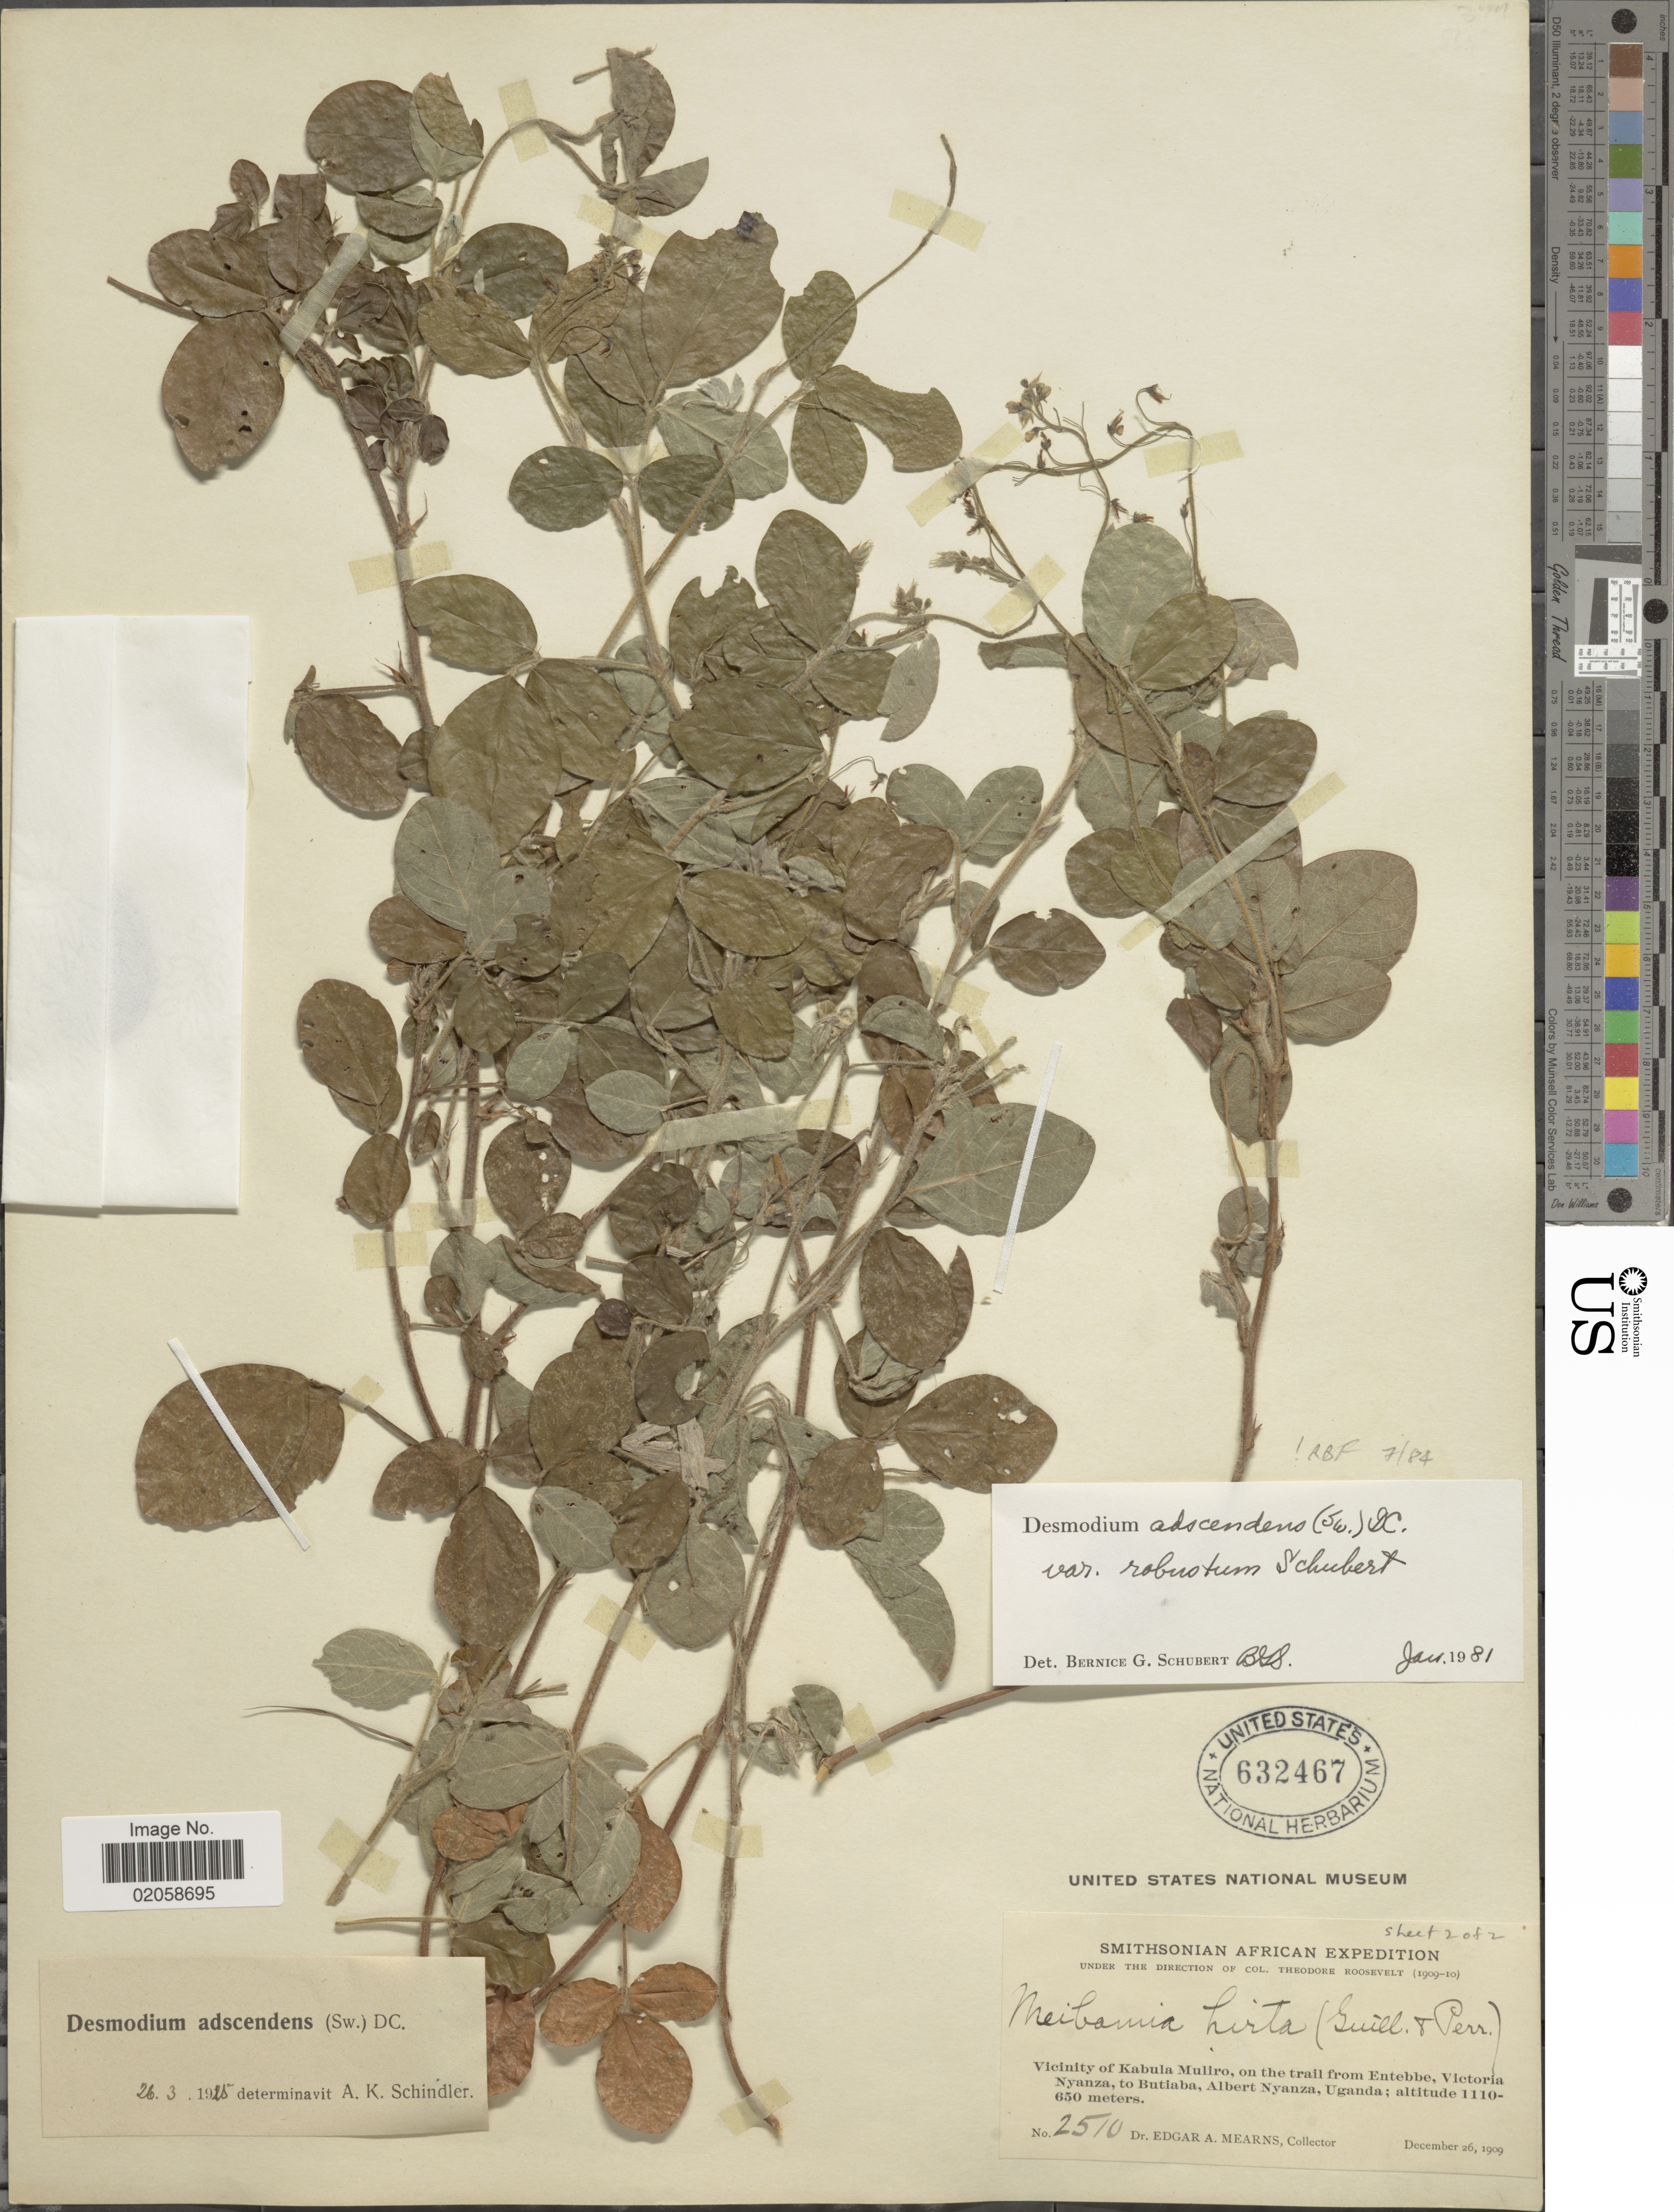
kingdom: Plantae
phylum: Tracheophyta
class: Magnoliopsida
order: Fabales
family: Fabaceae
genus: Grona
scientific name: Grona adscendens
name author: (Sw.) H. Ohashi & K. Ohashi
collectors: E. A. Mearns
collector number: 2510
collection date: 1909-12-26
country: Uganda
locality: Vicinity of Kabula Muliro, on the trail from Entebbe, Victoria Nyanza, to Butiaba, ALbert Nyanza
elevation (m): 650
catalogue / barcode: US 632467